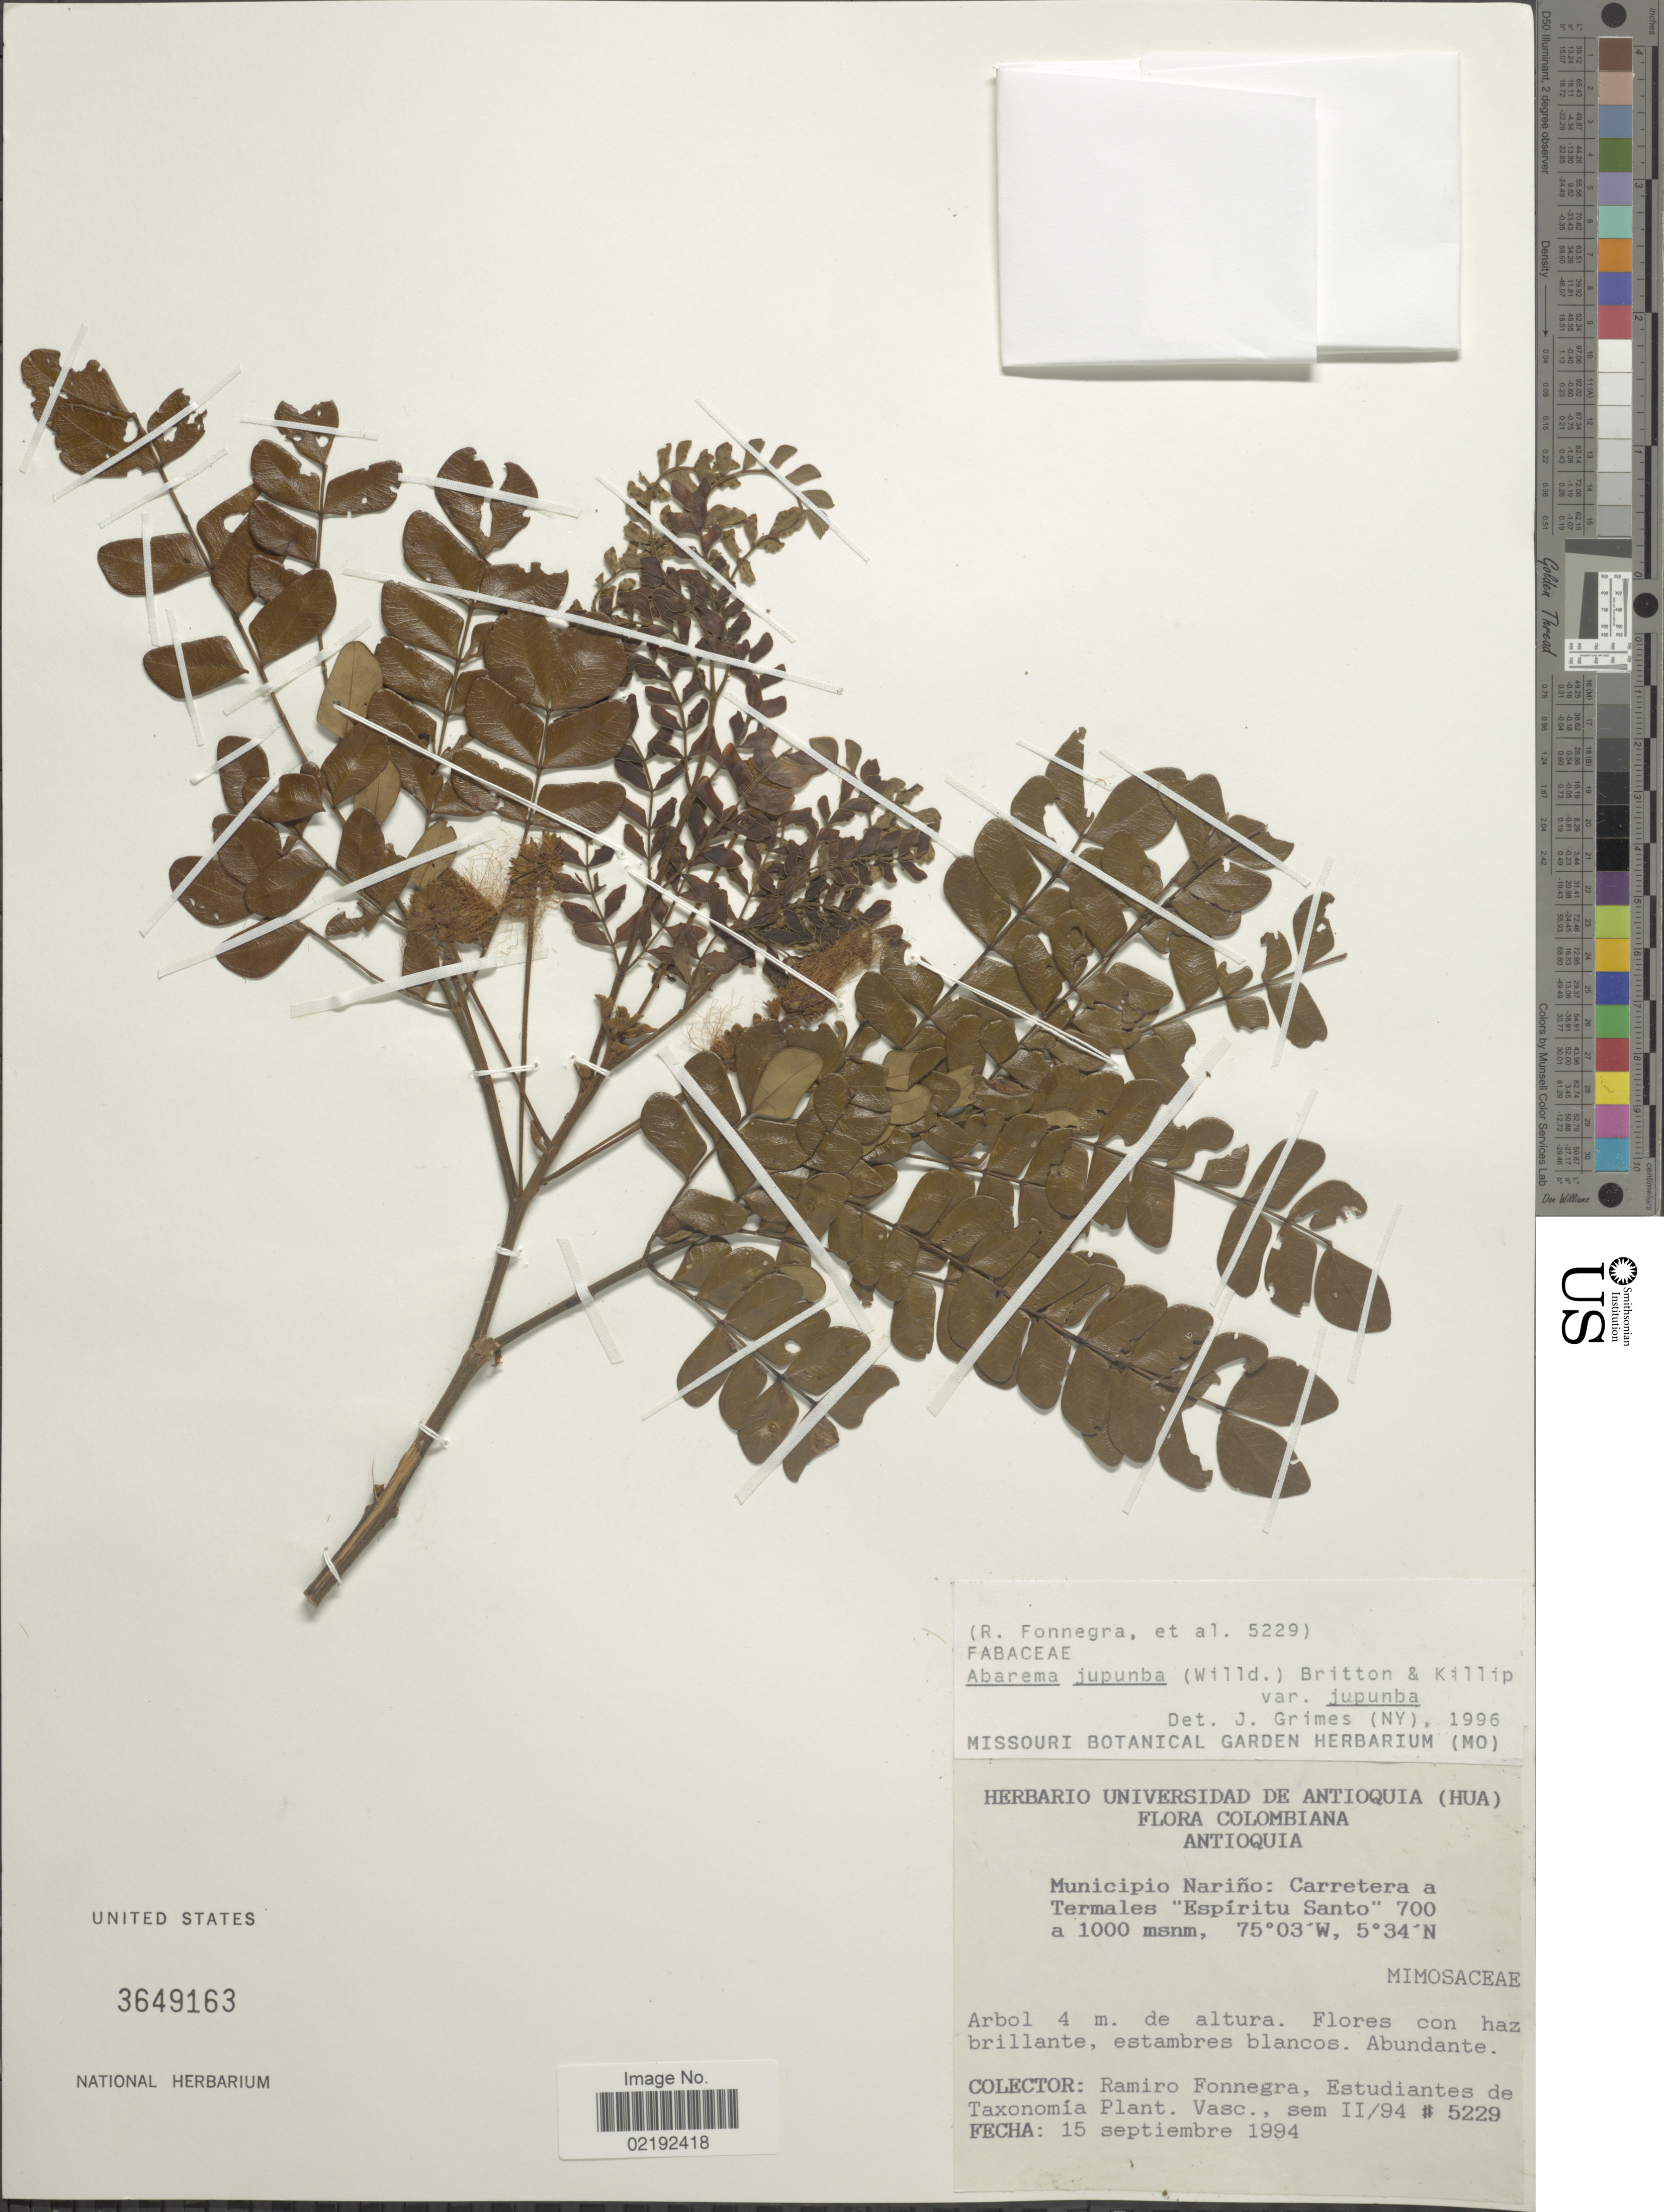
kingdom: Plantae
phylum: Tracheophyta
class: Magnoliopsida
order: Fabales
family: Fabaceae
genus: Abarema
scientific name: Abarema jupunba var. jupunba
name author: (Willd.) Britton & Killip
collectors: R. Fonnegra G. & Estudiantes de Taxonomía de Plant. Vasculares sem., II/94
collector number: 5229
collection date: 1994-09-15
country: Colombia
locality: Antioquia, Municipio Narino, Carretera a Termales, Espiritu Santo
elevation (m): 1000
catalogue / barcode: US 3649163